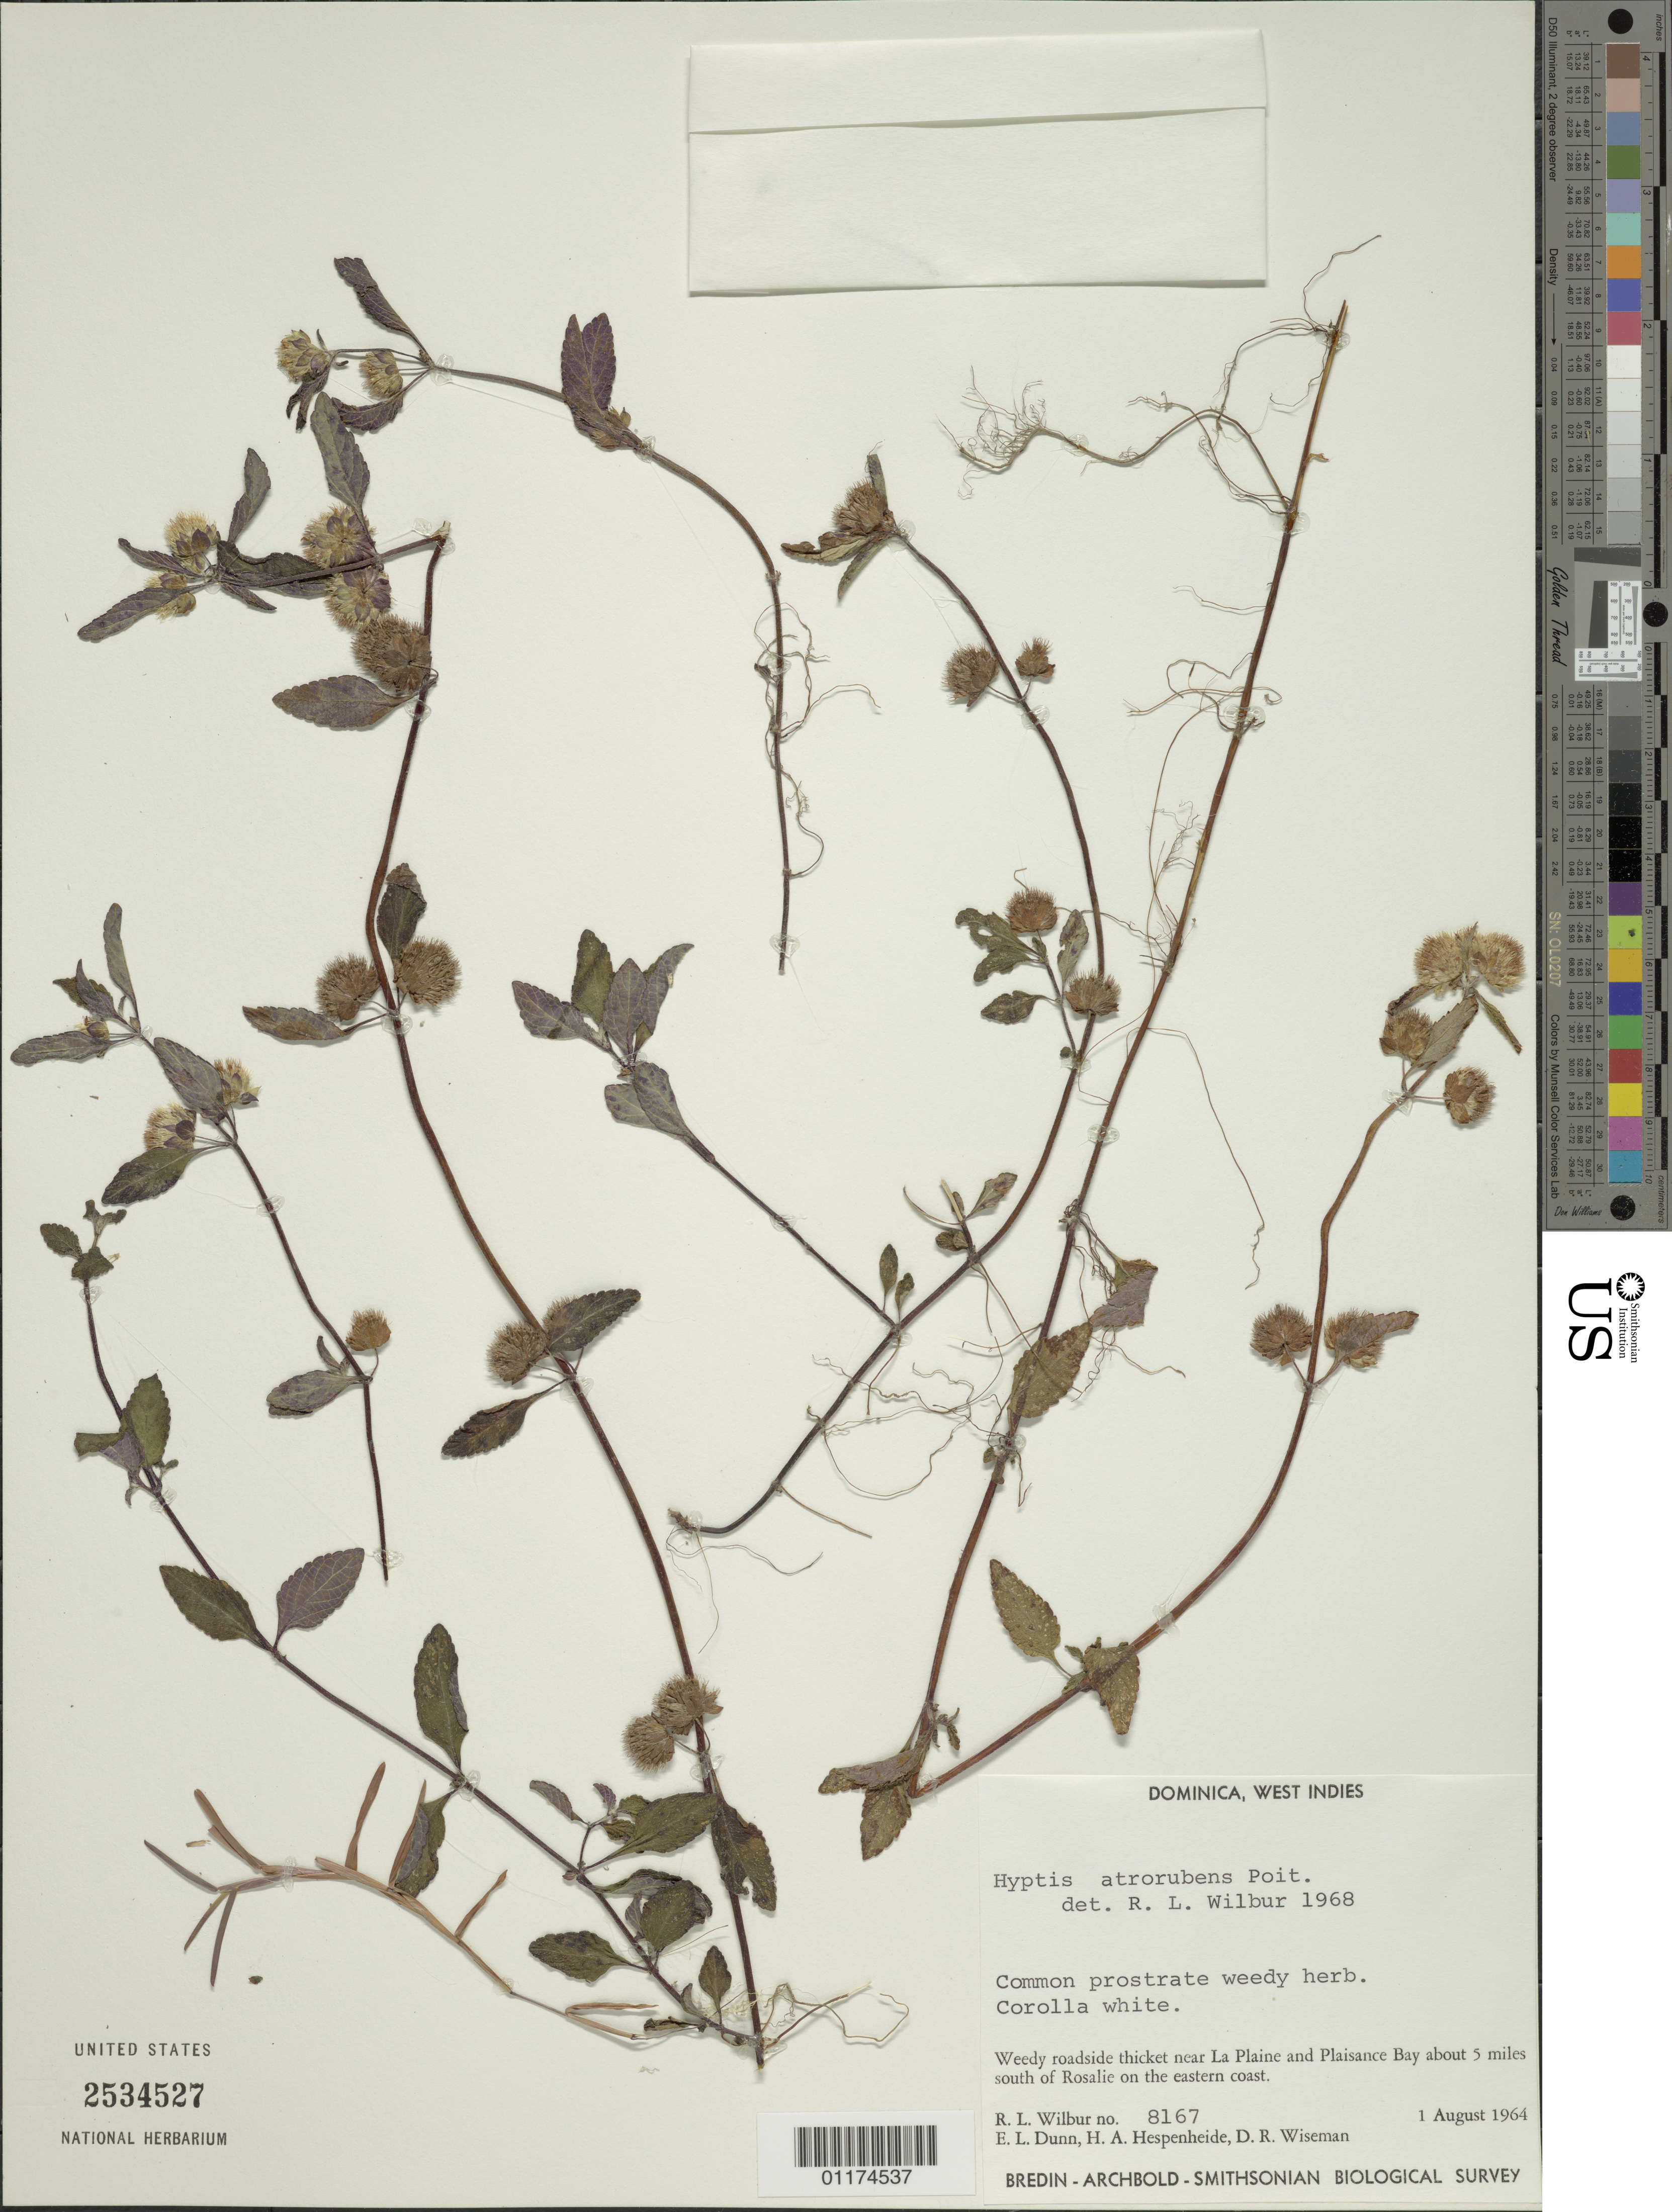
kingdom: Plantae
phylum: Tracheophyta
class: Magnoliopsida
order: Lamiales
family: Lamiaceae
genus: Hyptis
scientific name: Hyptis atrorubens var. atrorubens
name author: Poit.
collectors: R. L. Wilbur, E. Dunn, H. A. Hespenheide & D. R. Wiseman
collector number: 8167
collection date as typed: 01 Aug 1964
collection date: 1964-08-01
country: Dominica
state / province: St. Patrick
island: Dominica I.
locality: Weedy roadside thicket near La Plaine and Plaisance Bay about 3 miles south of Rosalie on the eastern coast.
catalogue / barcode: US 2534527